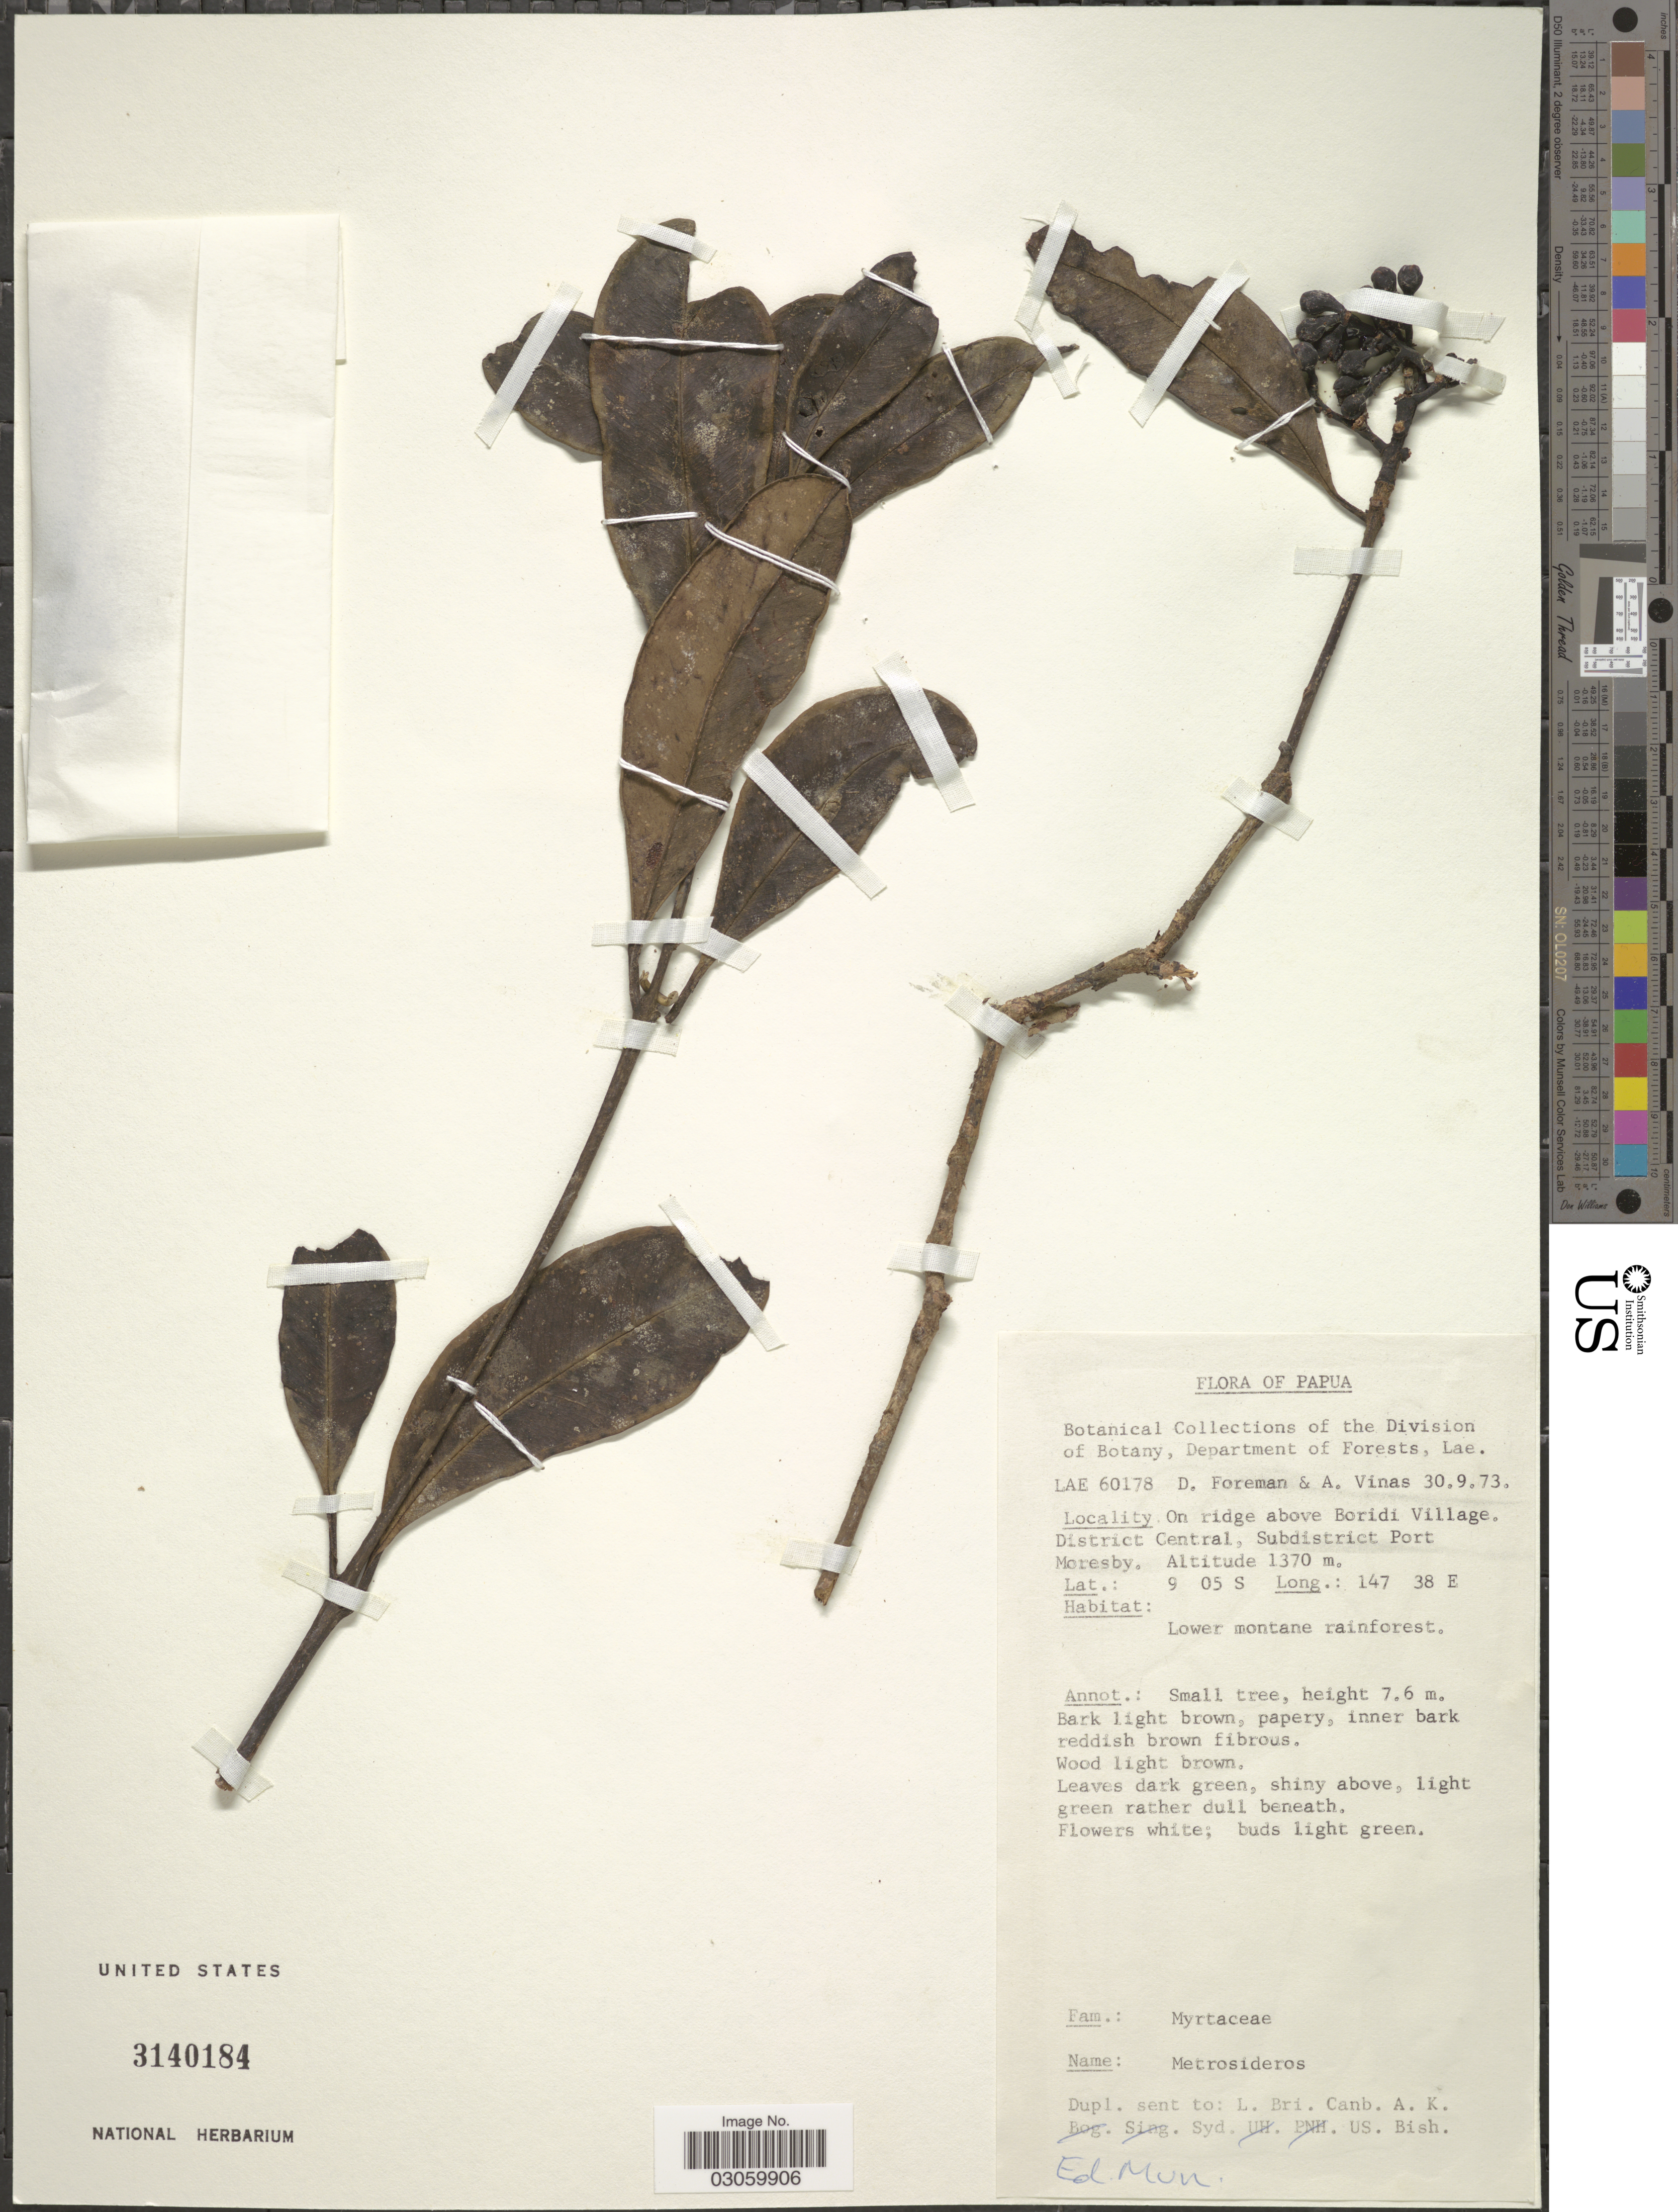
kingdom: Plantae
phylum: Tracheophyta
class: Magnoliopsida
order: Myrtales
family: Myrtaceae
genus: Metrosideros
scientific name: Metrosideros sp.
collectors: D. Foreman & A. Vinas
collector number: LAE 60178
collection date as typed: Transcribed d/m/y: 30/9/73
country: Papua New Guinea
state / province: Central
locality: Papua. On ridge above Boridi Village. District Central, Subdistrict Port Moresby.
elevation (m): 1370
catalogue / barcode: US 3140184